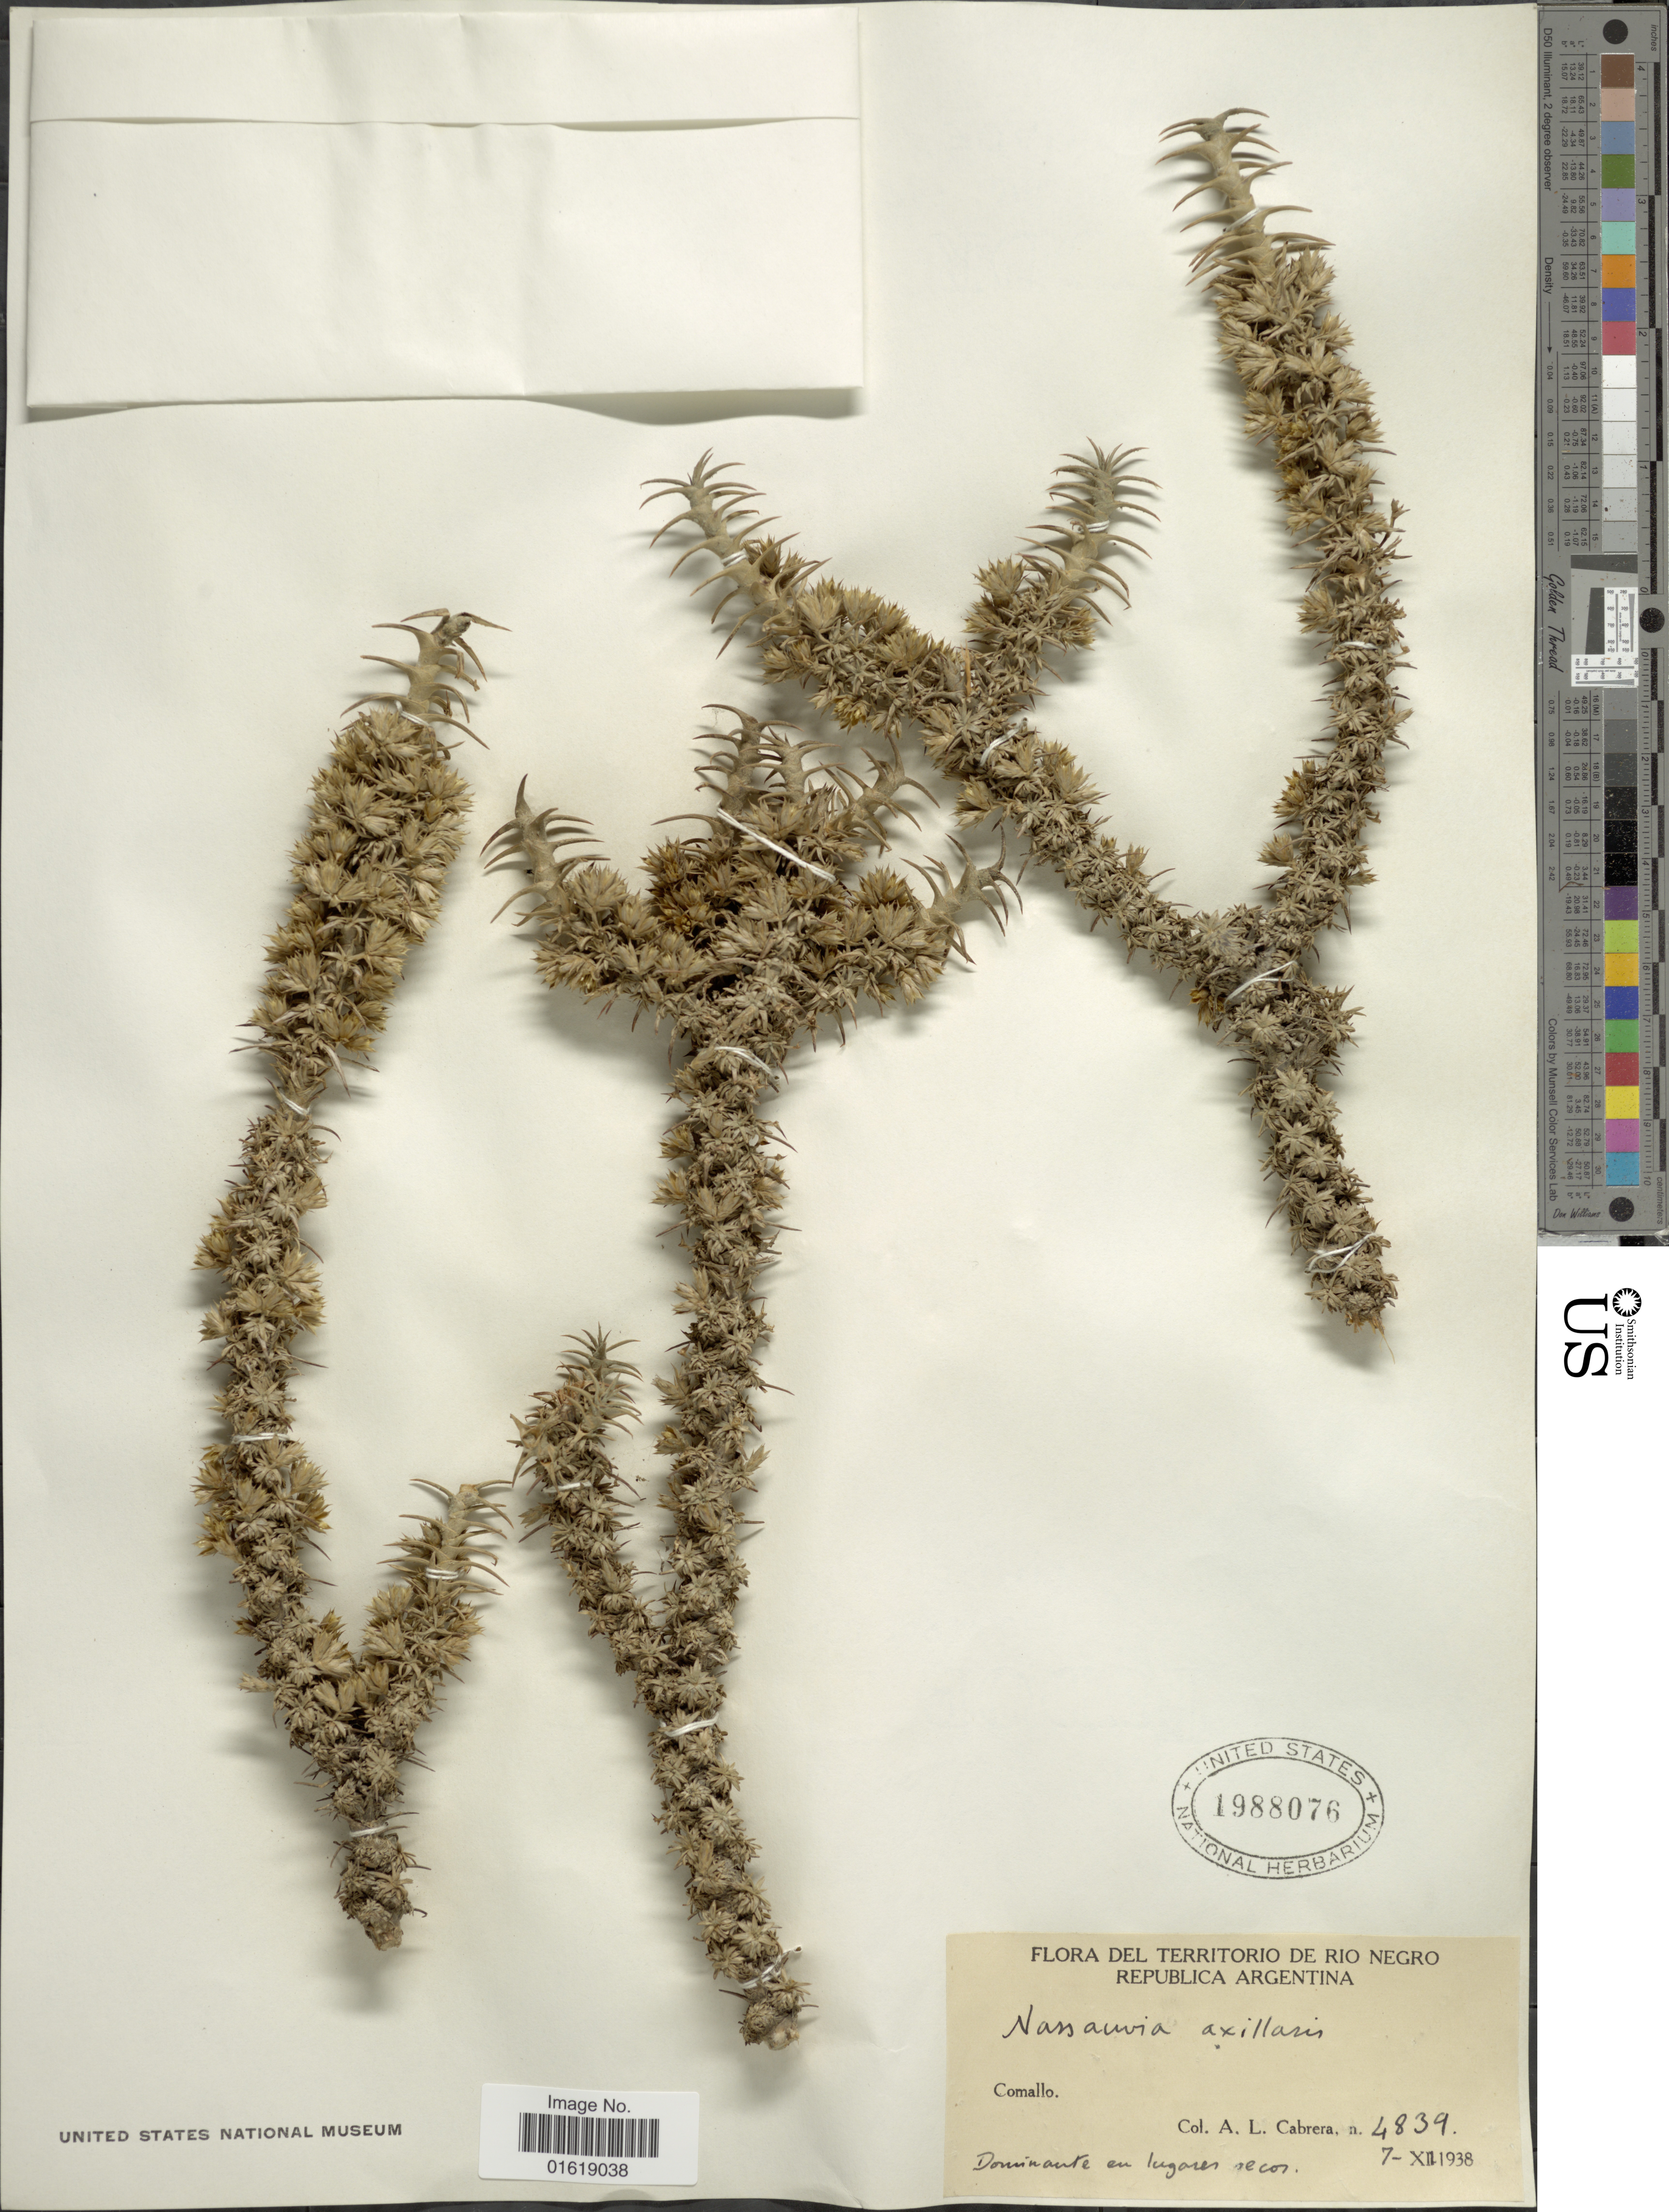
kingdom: Plantae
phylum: Tracheophyta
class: Magnoliopsida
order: Asterales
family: Asteraceae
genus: Nassauvia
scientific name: Nassauvia axillaris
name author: D. Don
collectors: A. L. Cabrera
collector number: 4839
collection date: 1938-12-07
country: Argentina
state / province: Rio Negro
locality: Territorio de Rio Negro. Republica Argentina. Comallo.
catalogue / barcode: US 1988076